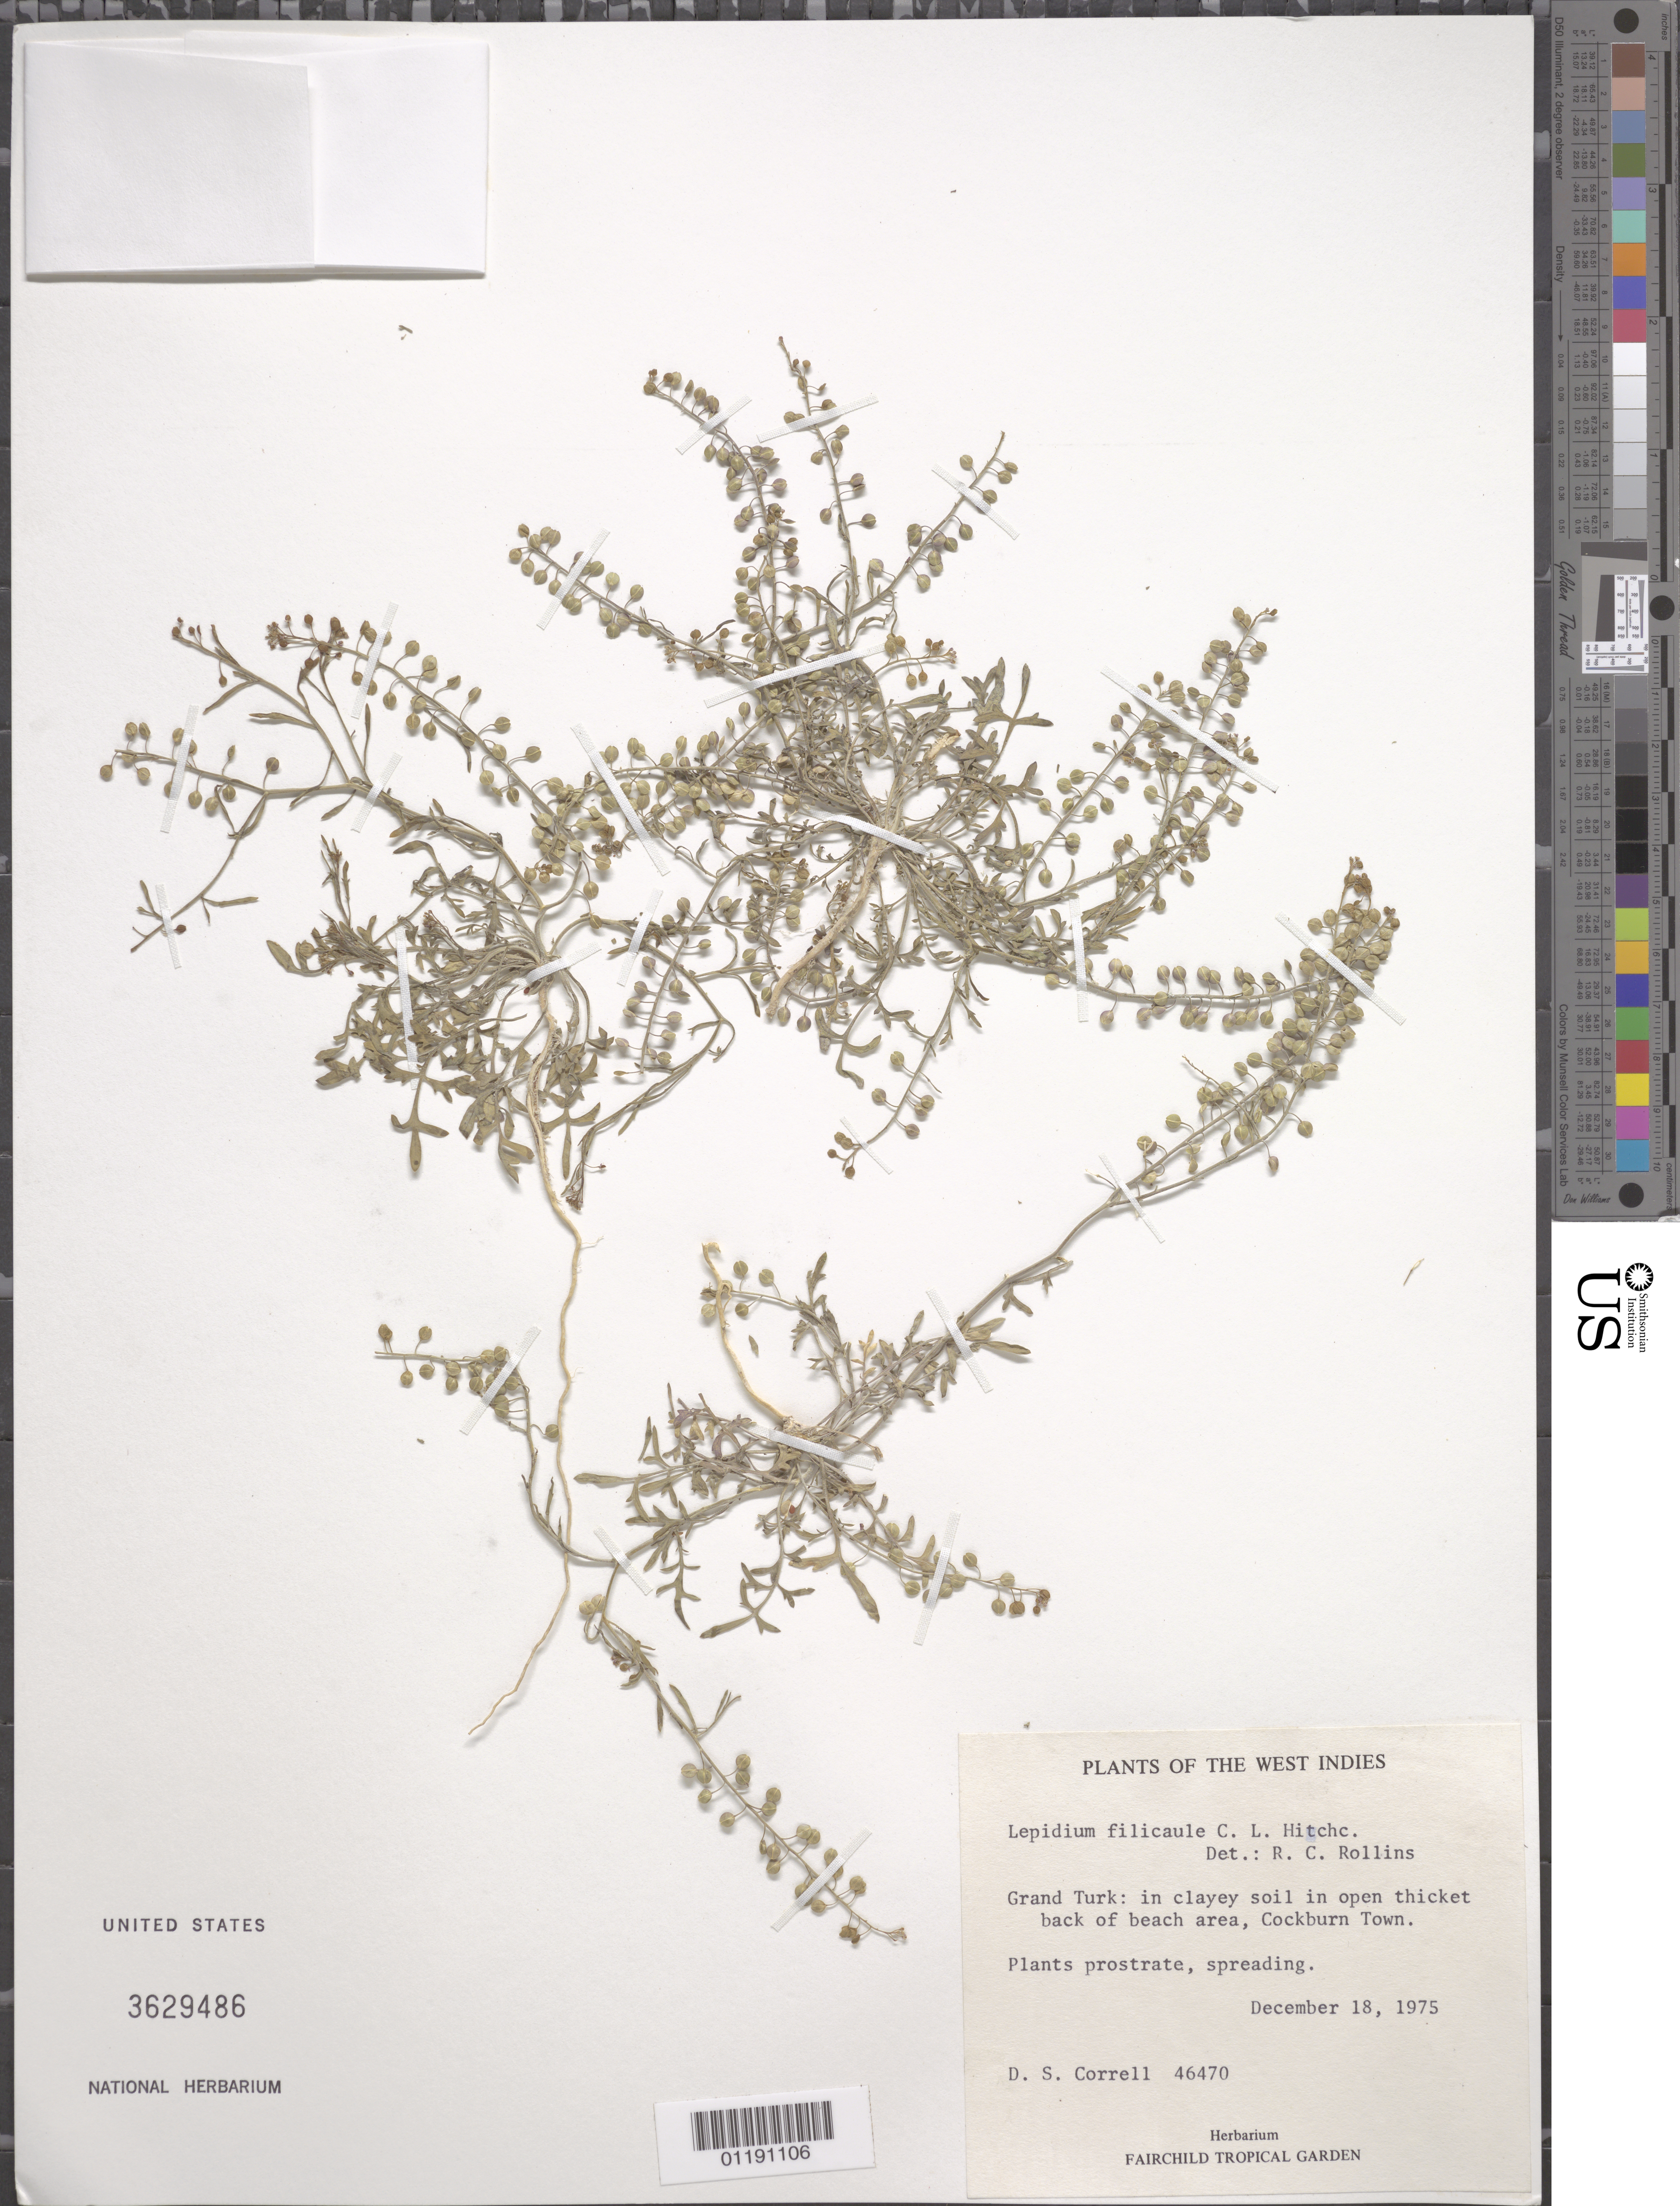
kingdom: Plantae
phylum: Tracheophyta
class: Magnoliopsida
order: Brassicales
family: Brassicaceae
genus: Lepidium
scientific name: Lepidium filicaule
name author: C.L. Hitchc.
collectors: D. S. Correll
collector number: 46470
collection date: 1975-12-18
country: Bahamas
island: Little Inagua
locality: In open thicket back of beach area, Cockburn Town.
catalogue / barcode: US 3629486